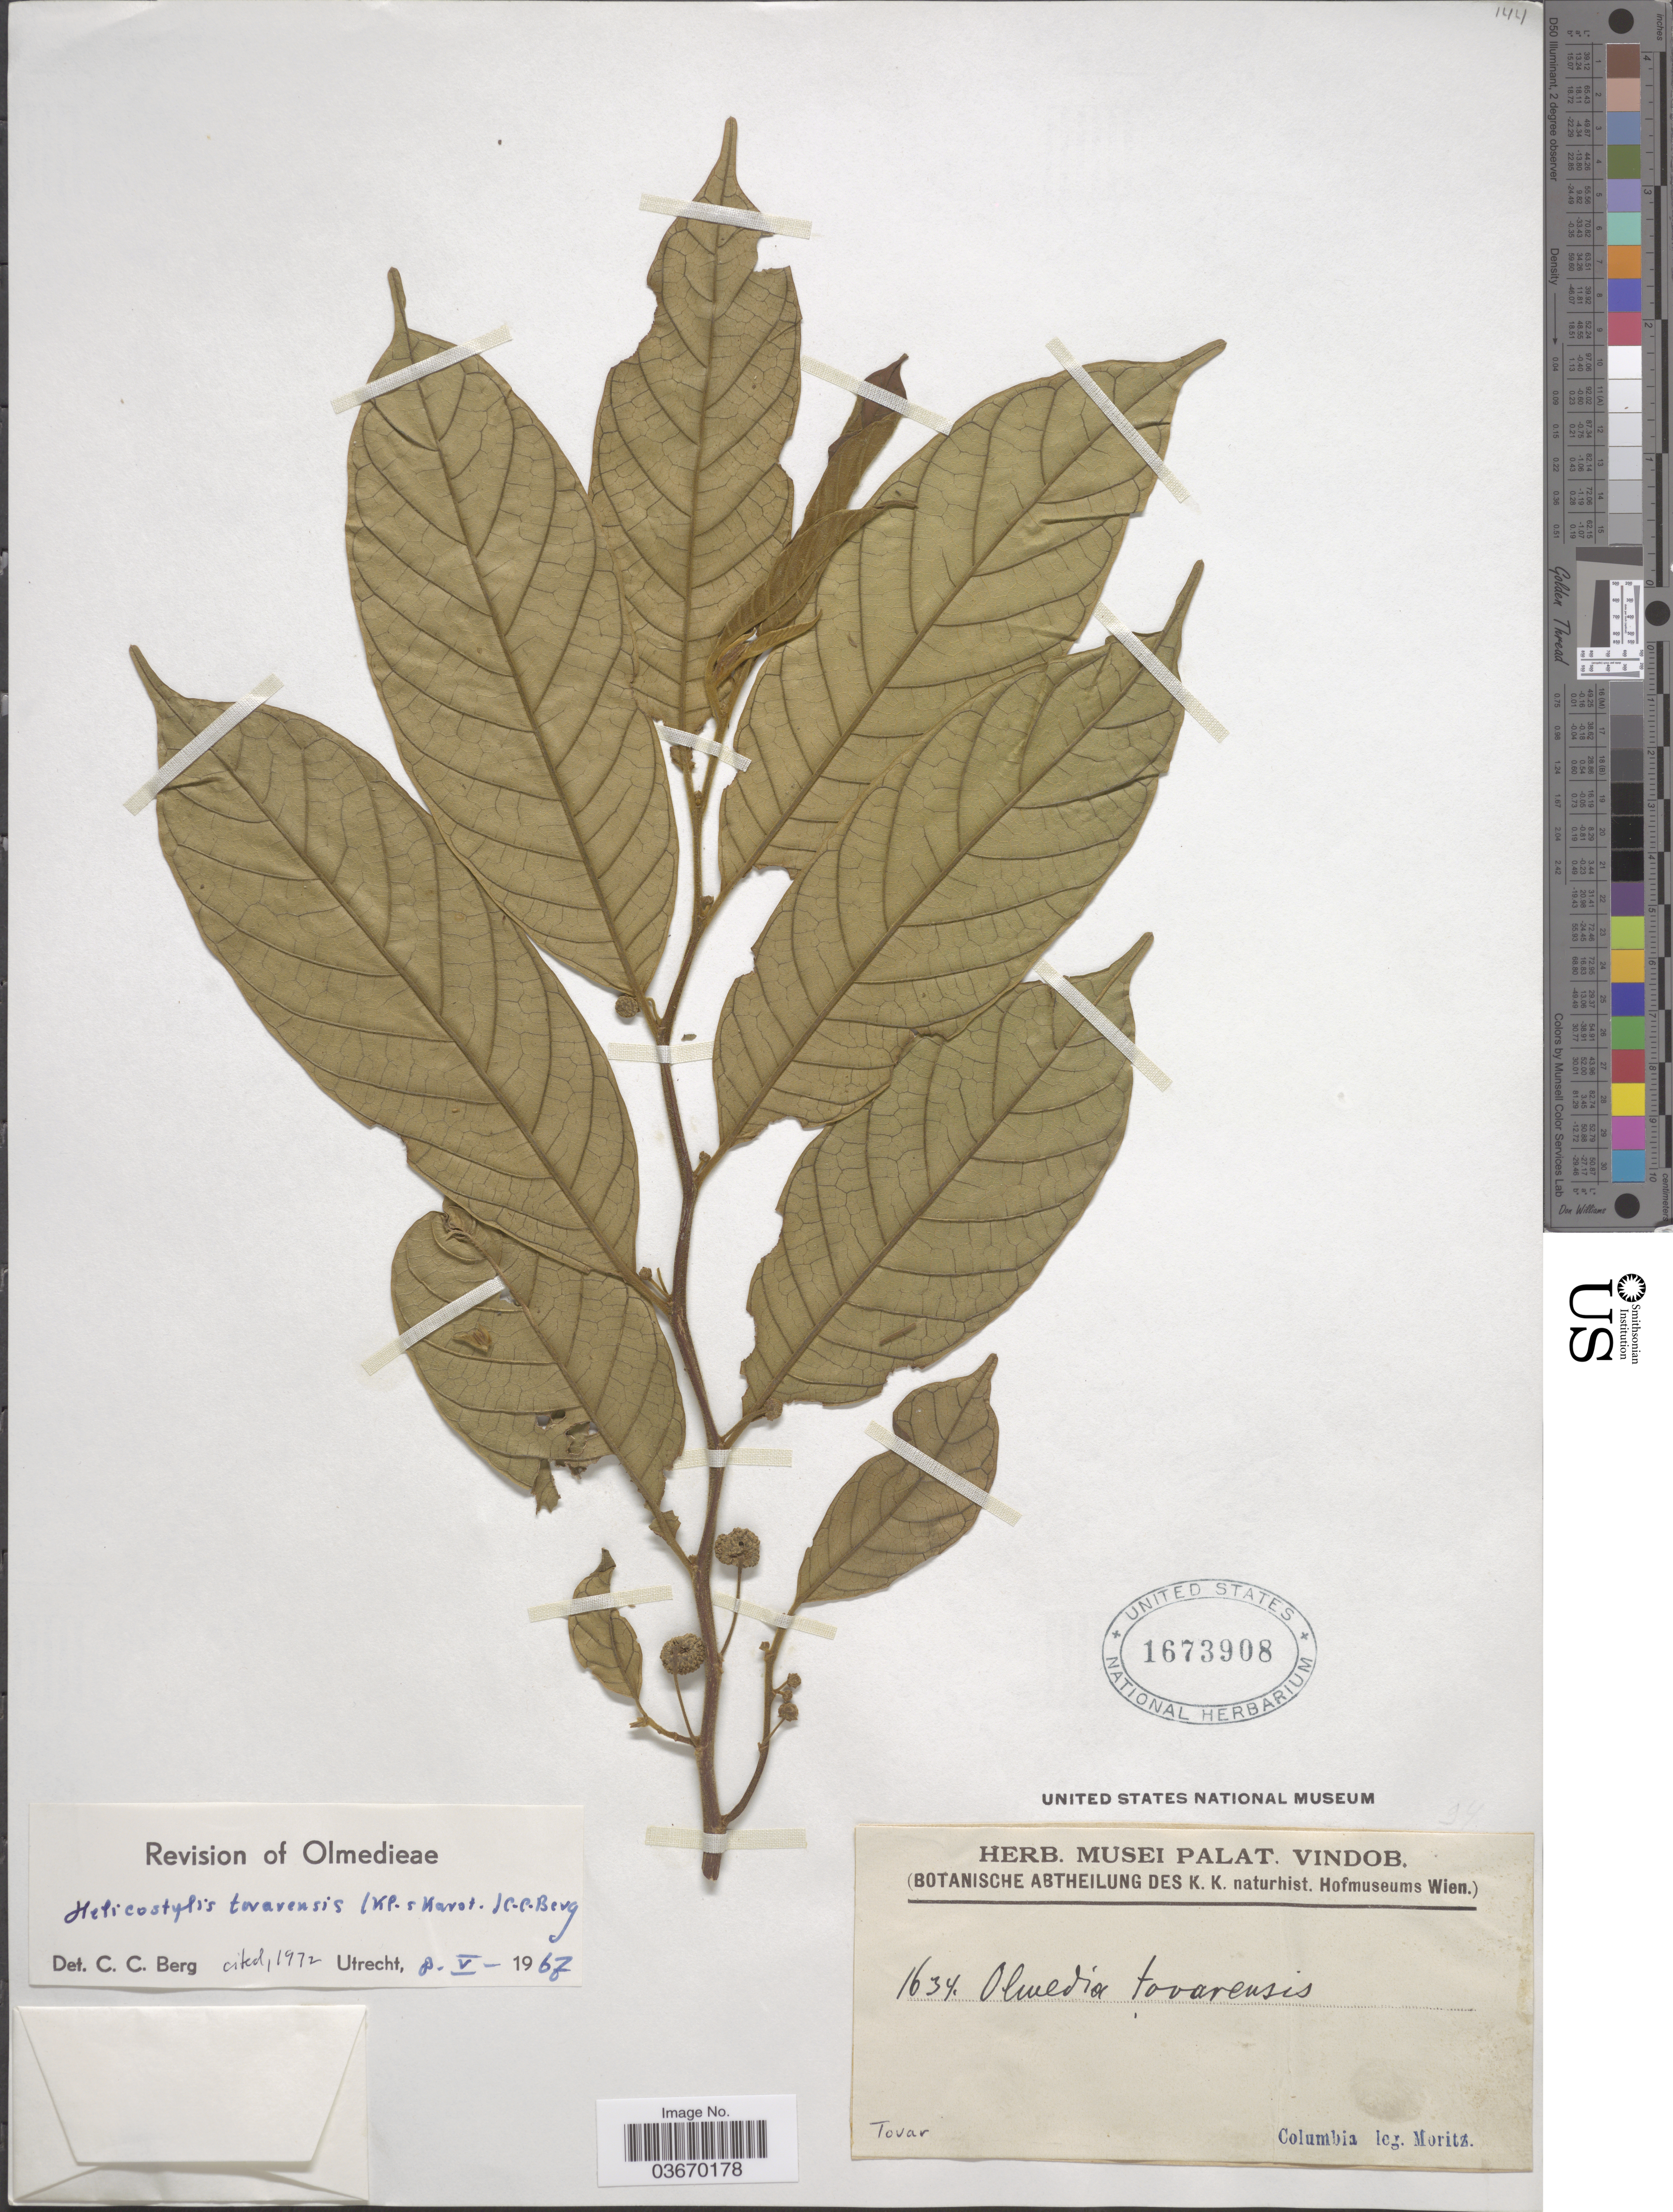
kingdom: Plantae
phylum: Tracheophyta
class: Magnoliopsida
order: Rosales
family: Moraceae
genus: Helicostylis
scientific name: Helicostylis tovarensis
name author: (Klotzsch & H. Karst.) C.C. Berg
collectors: Moritz, --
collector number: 1634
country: Colombia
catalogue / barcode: US 1673908